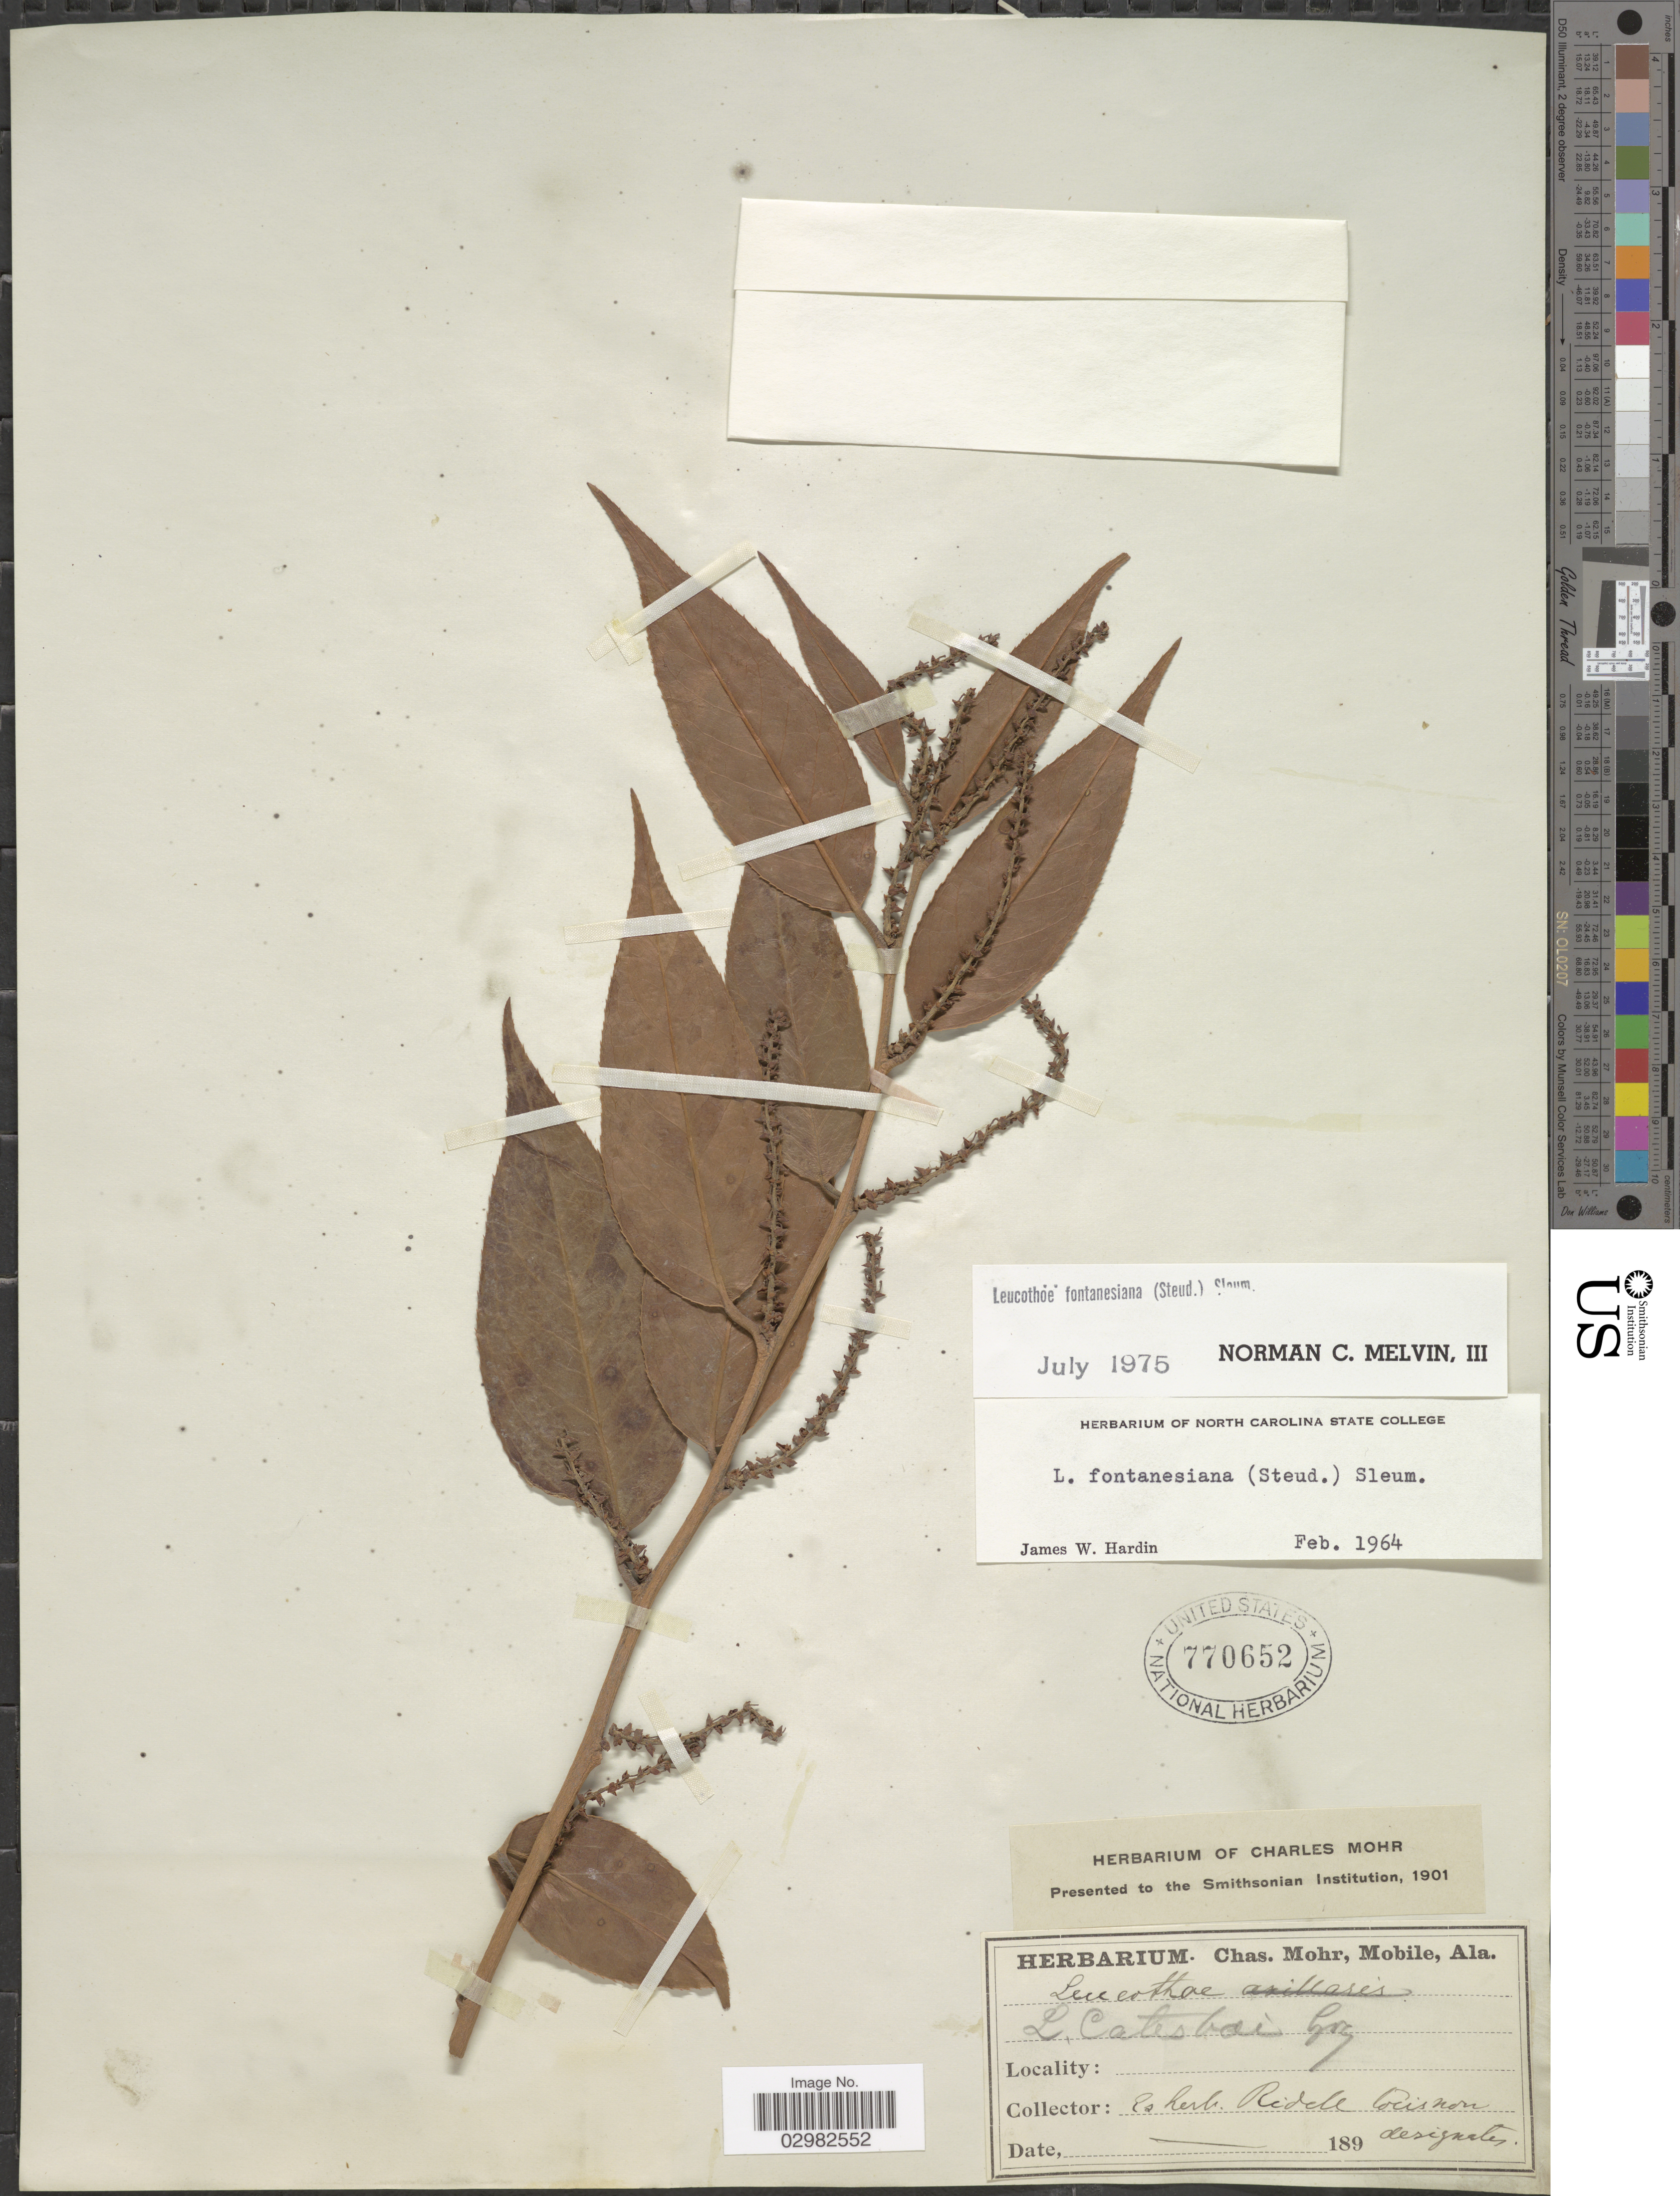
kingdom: Plantae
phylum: Tracheophyta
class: Magnoliopsida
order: Ericales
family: Ericaceae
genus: Leucothoe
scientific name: Leucothoë fontanesiana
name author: (Steud.) Sleumer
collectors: ex herb. Ridele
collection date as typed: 189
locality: Locis non designates.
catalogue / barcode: US 770652